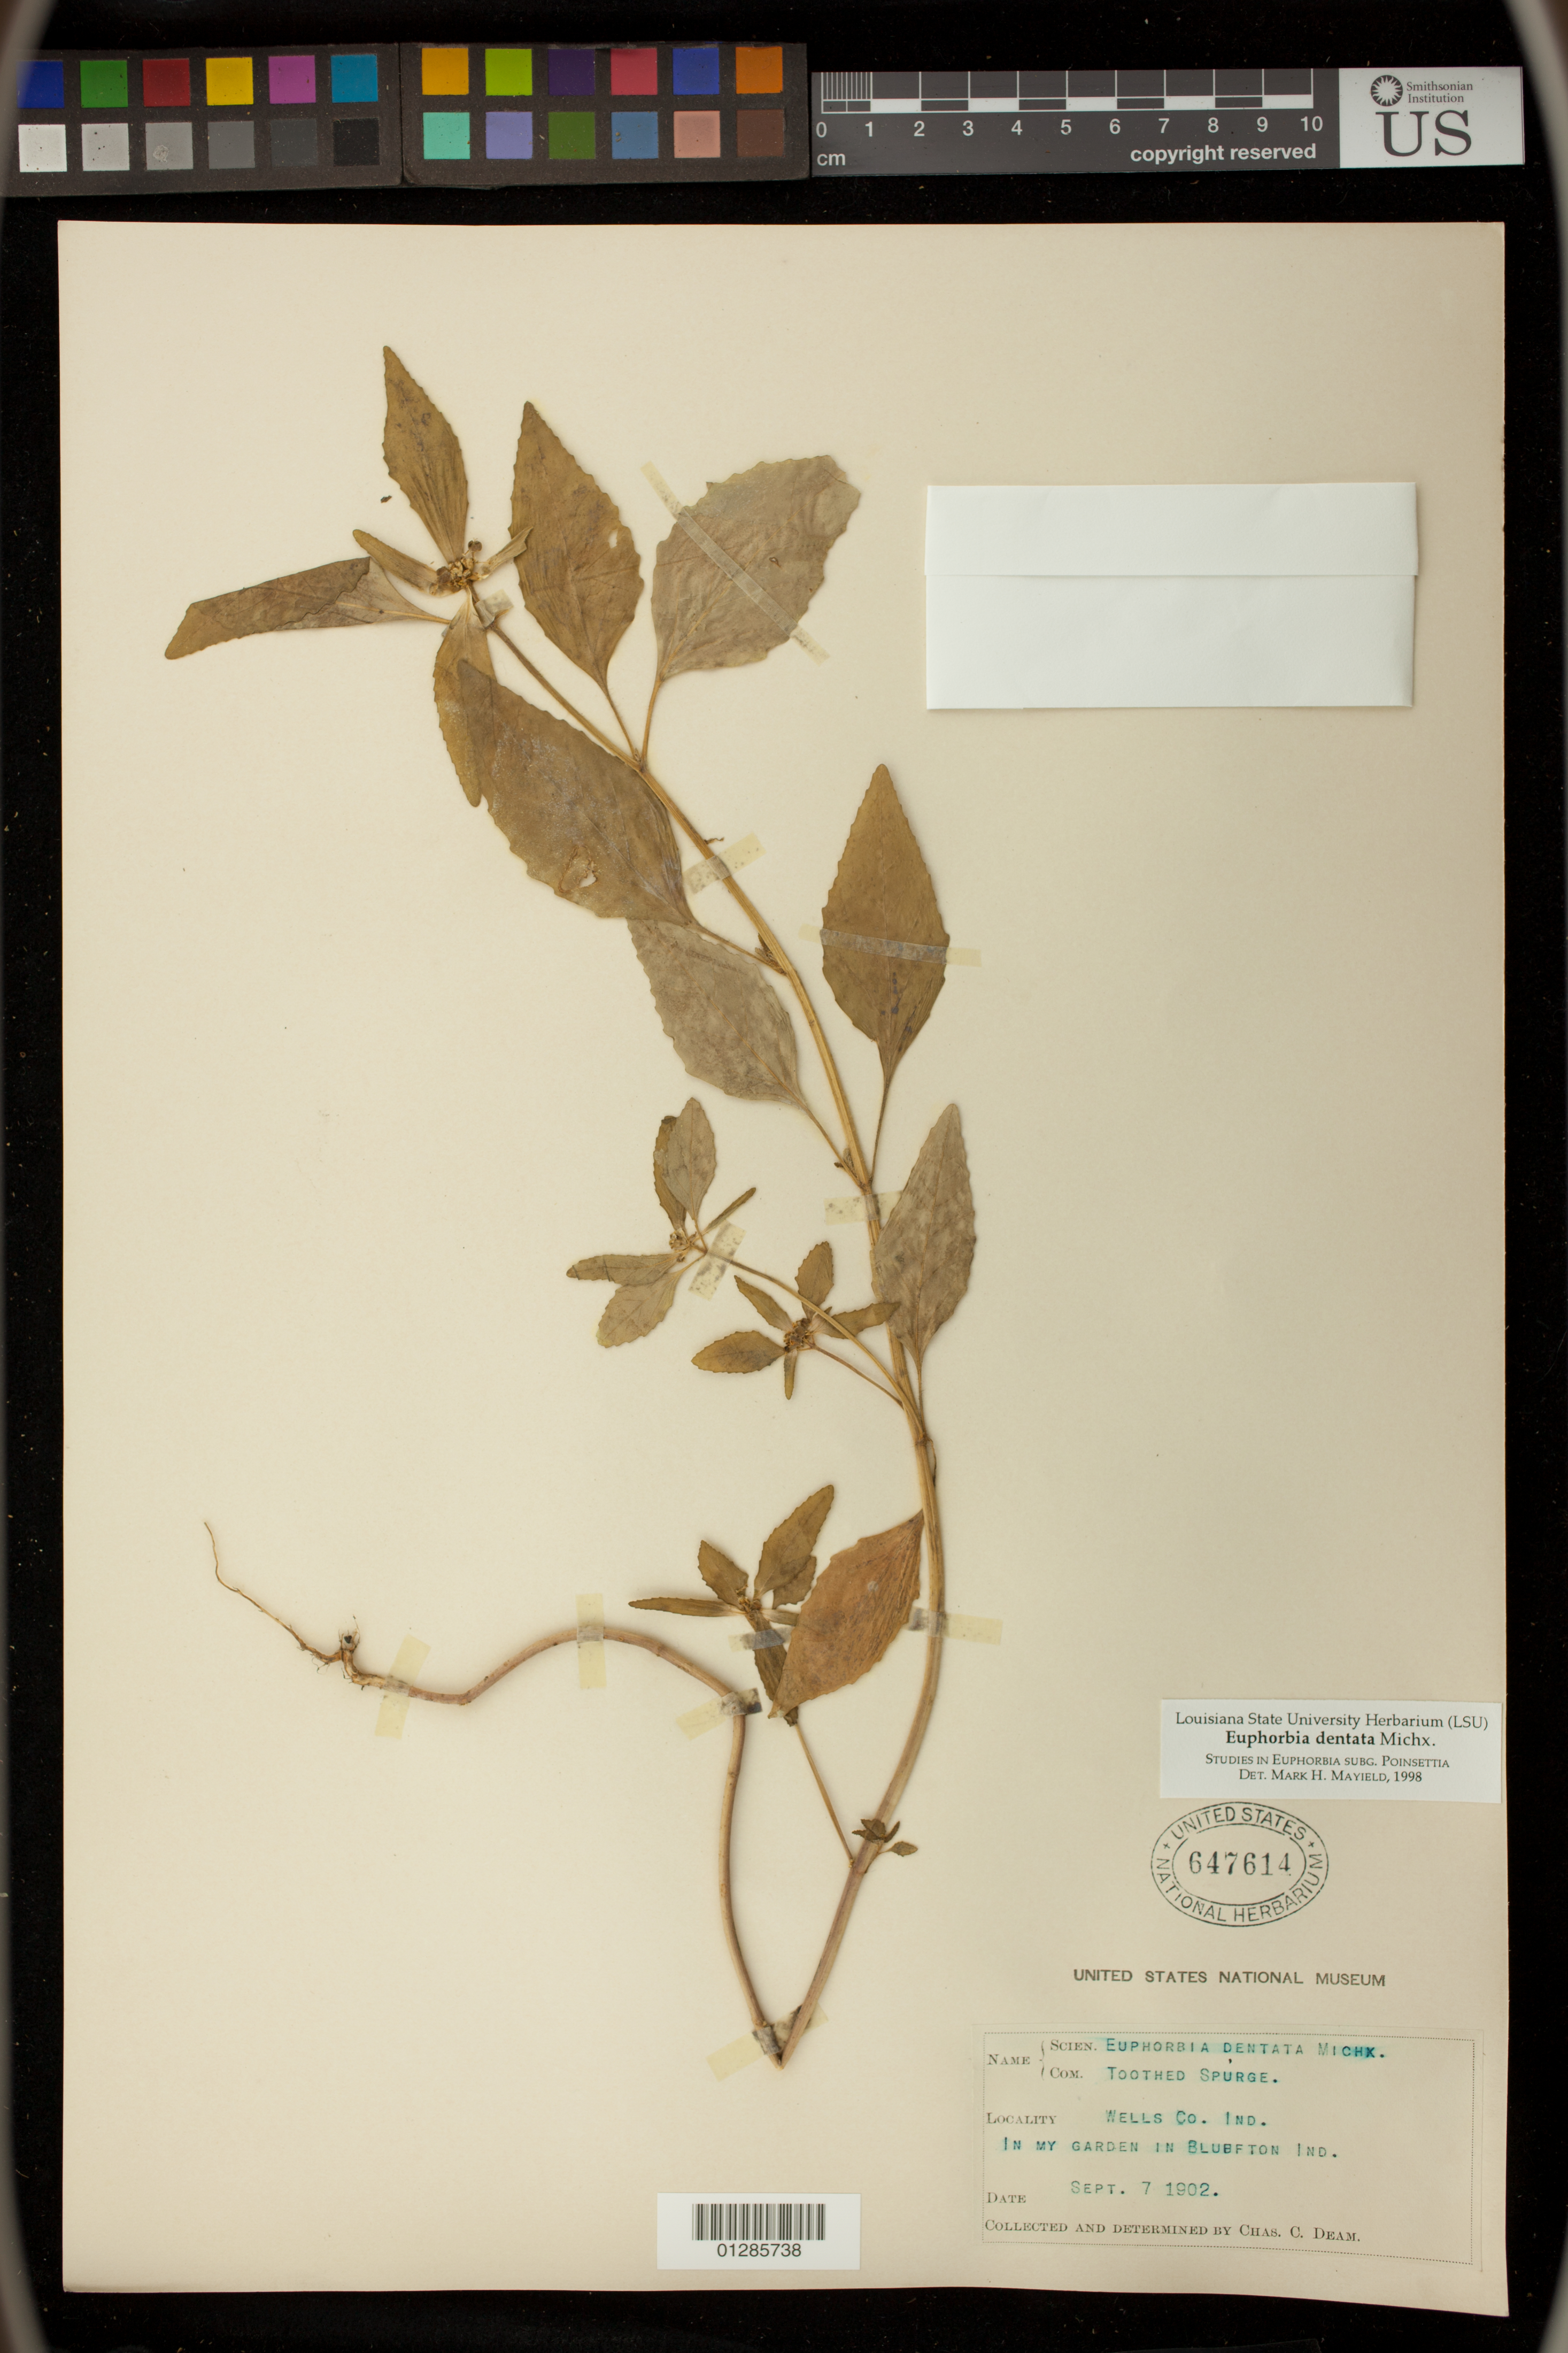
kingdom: Plantae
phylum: Tracheophyta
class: Magnoliopsida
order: Malpighiales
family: Euphorbiaceae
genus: Euphorbia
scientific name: Euphorbia dentata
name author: Michx.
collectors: C. C. Deam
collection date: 1902-09-07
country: United States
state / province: Indiana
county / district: Wells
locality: Bluffton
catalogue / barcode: US 647614